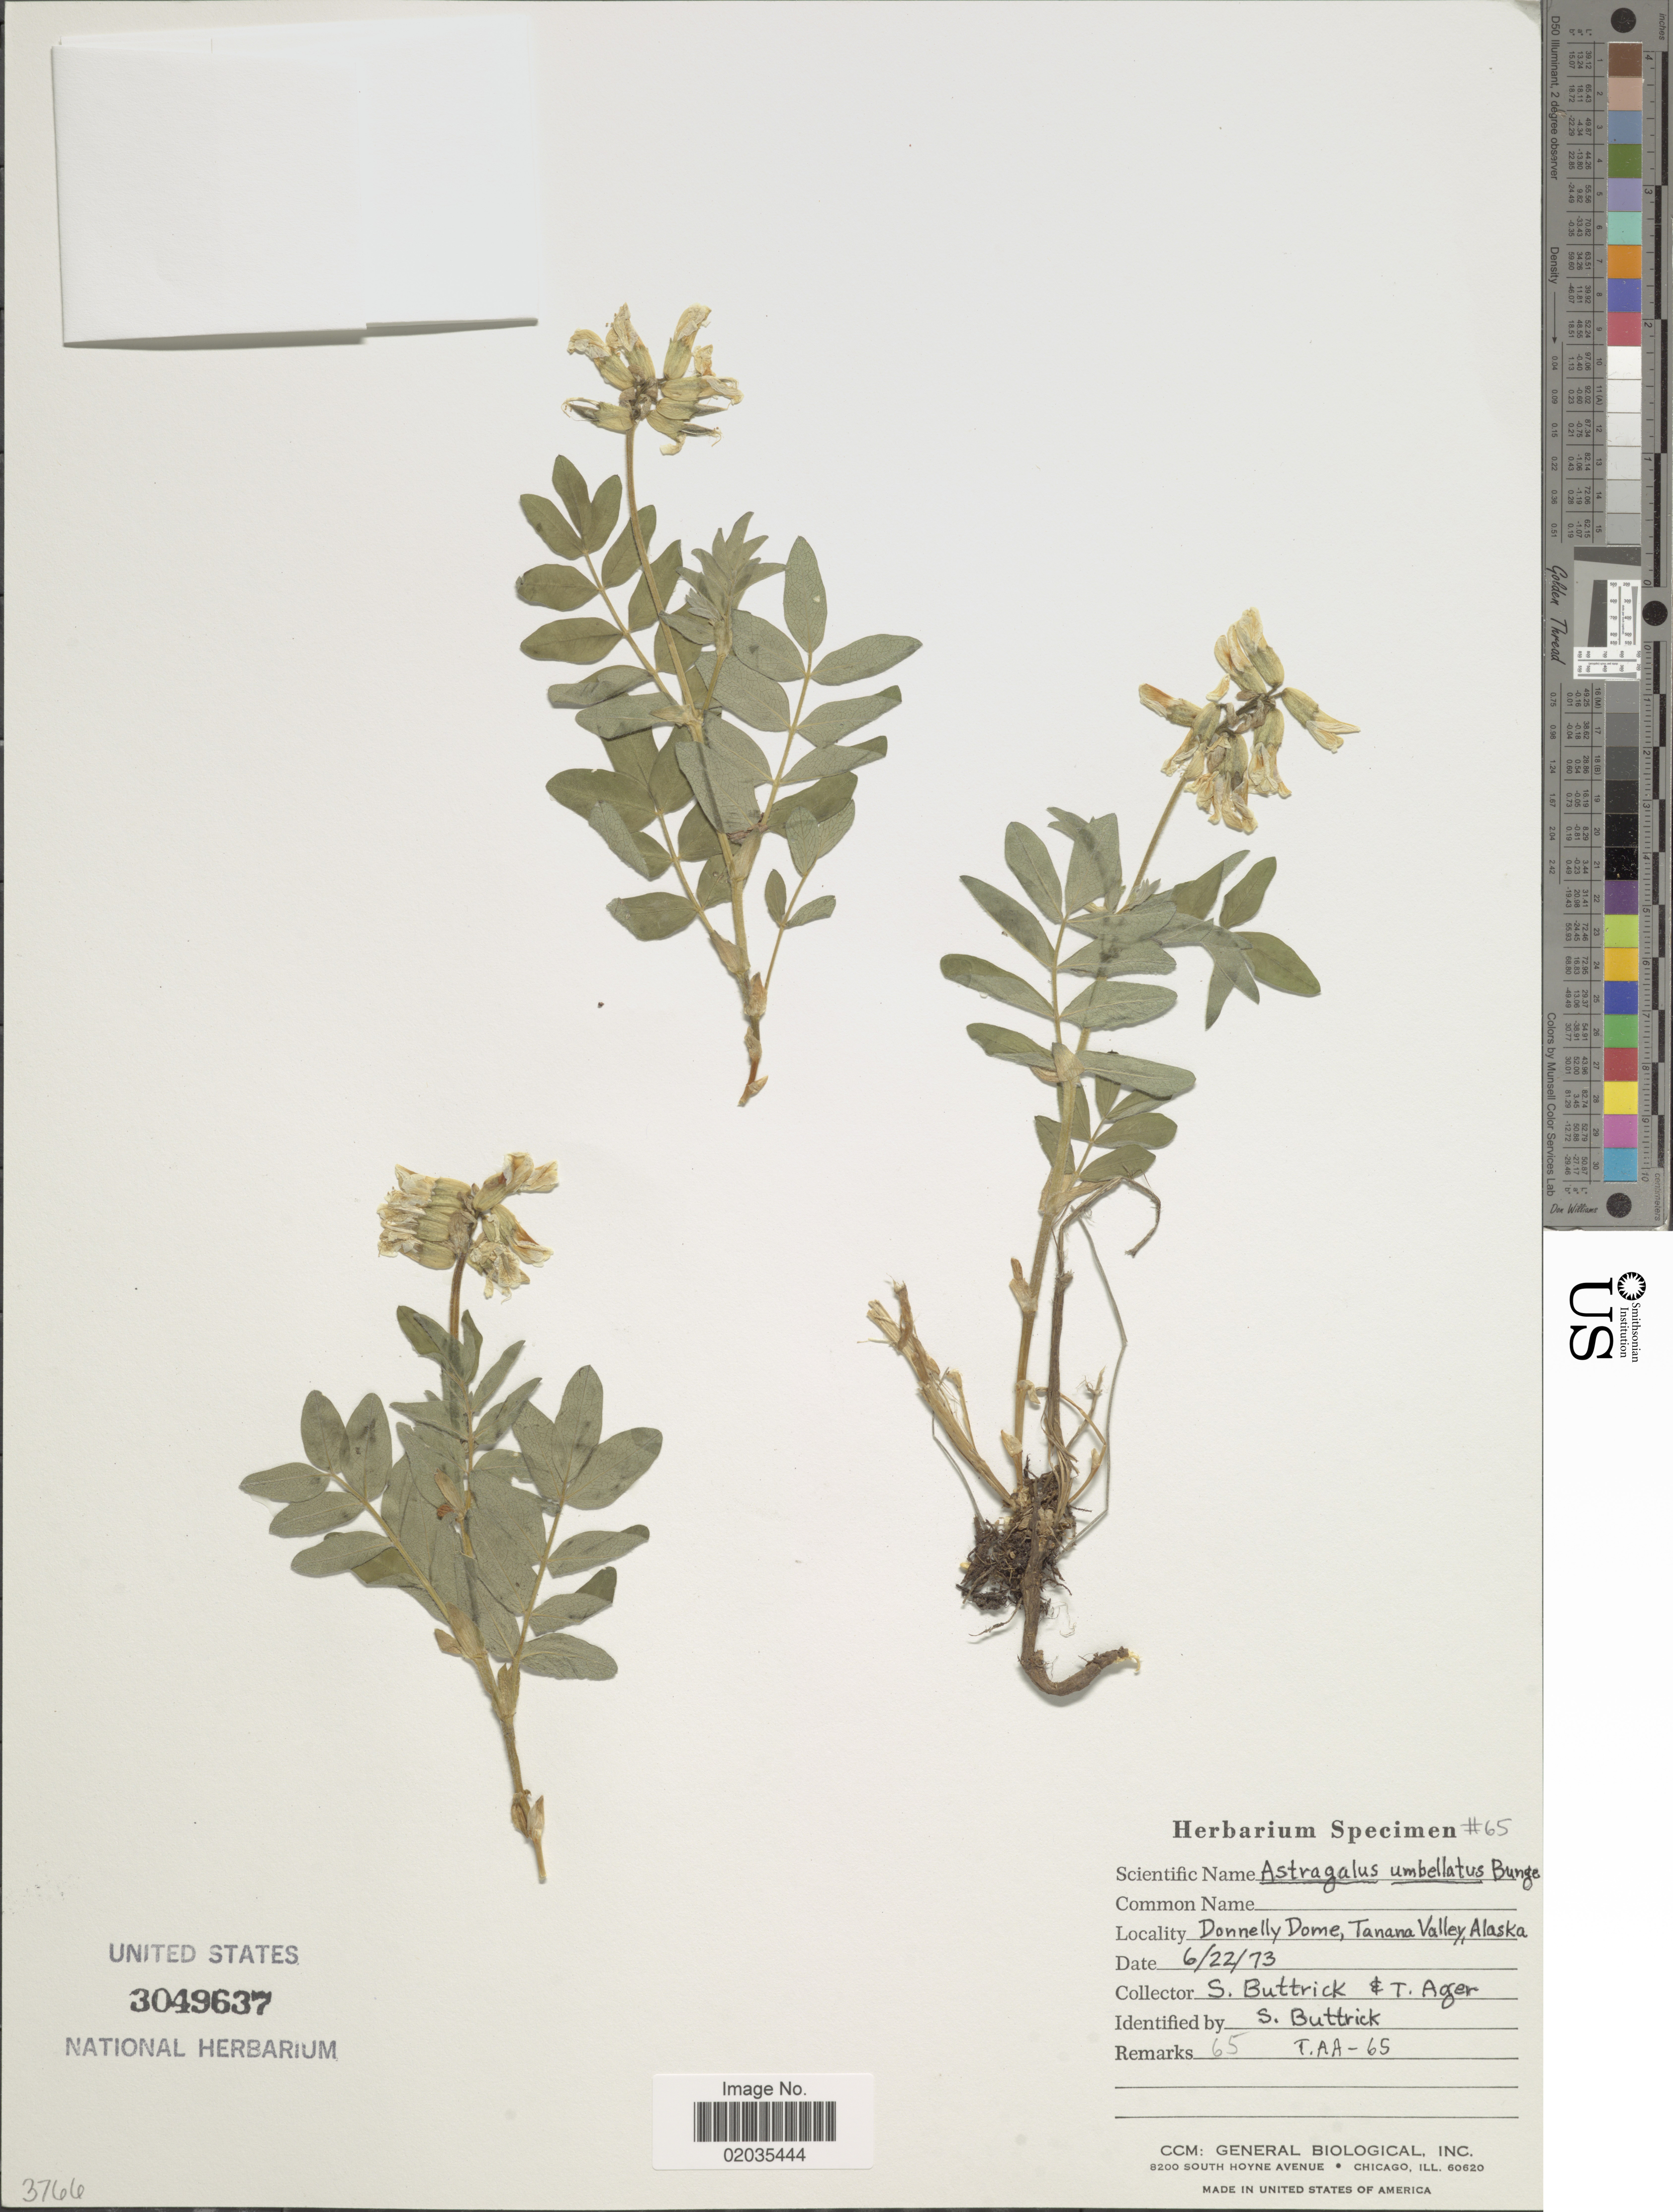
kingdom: Plantae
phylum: Tracheophyta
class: Magnoliopsida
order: Fabales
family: Fabaceae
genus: Astragalus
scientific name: Astragalus umbellatus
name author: Bunge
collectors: S. Buttrick & T. Ager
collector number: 65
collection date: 1973-06-22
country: United States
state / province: Alaska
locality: Donnelly Dome, Tanana Valley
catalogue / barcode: US 3049637